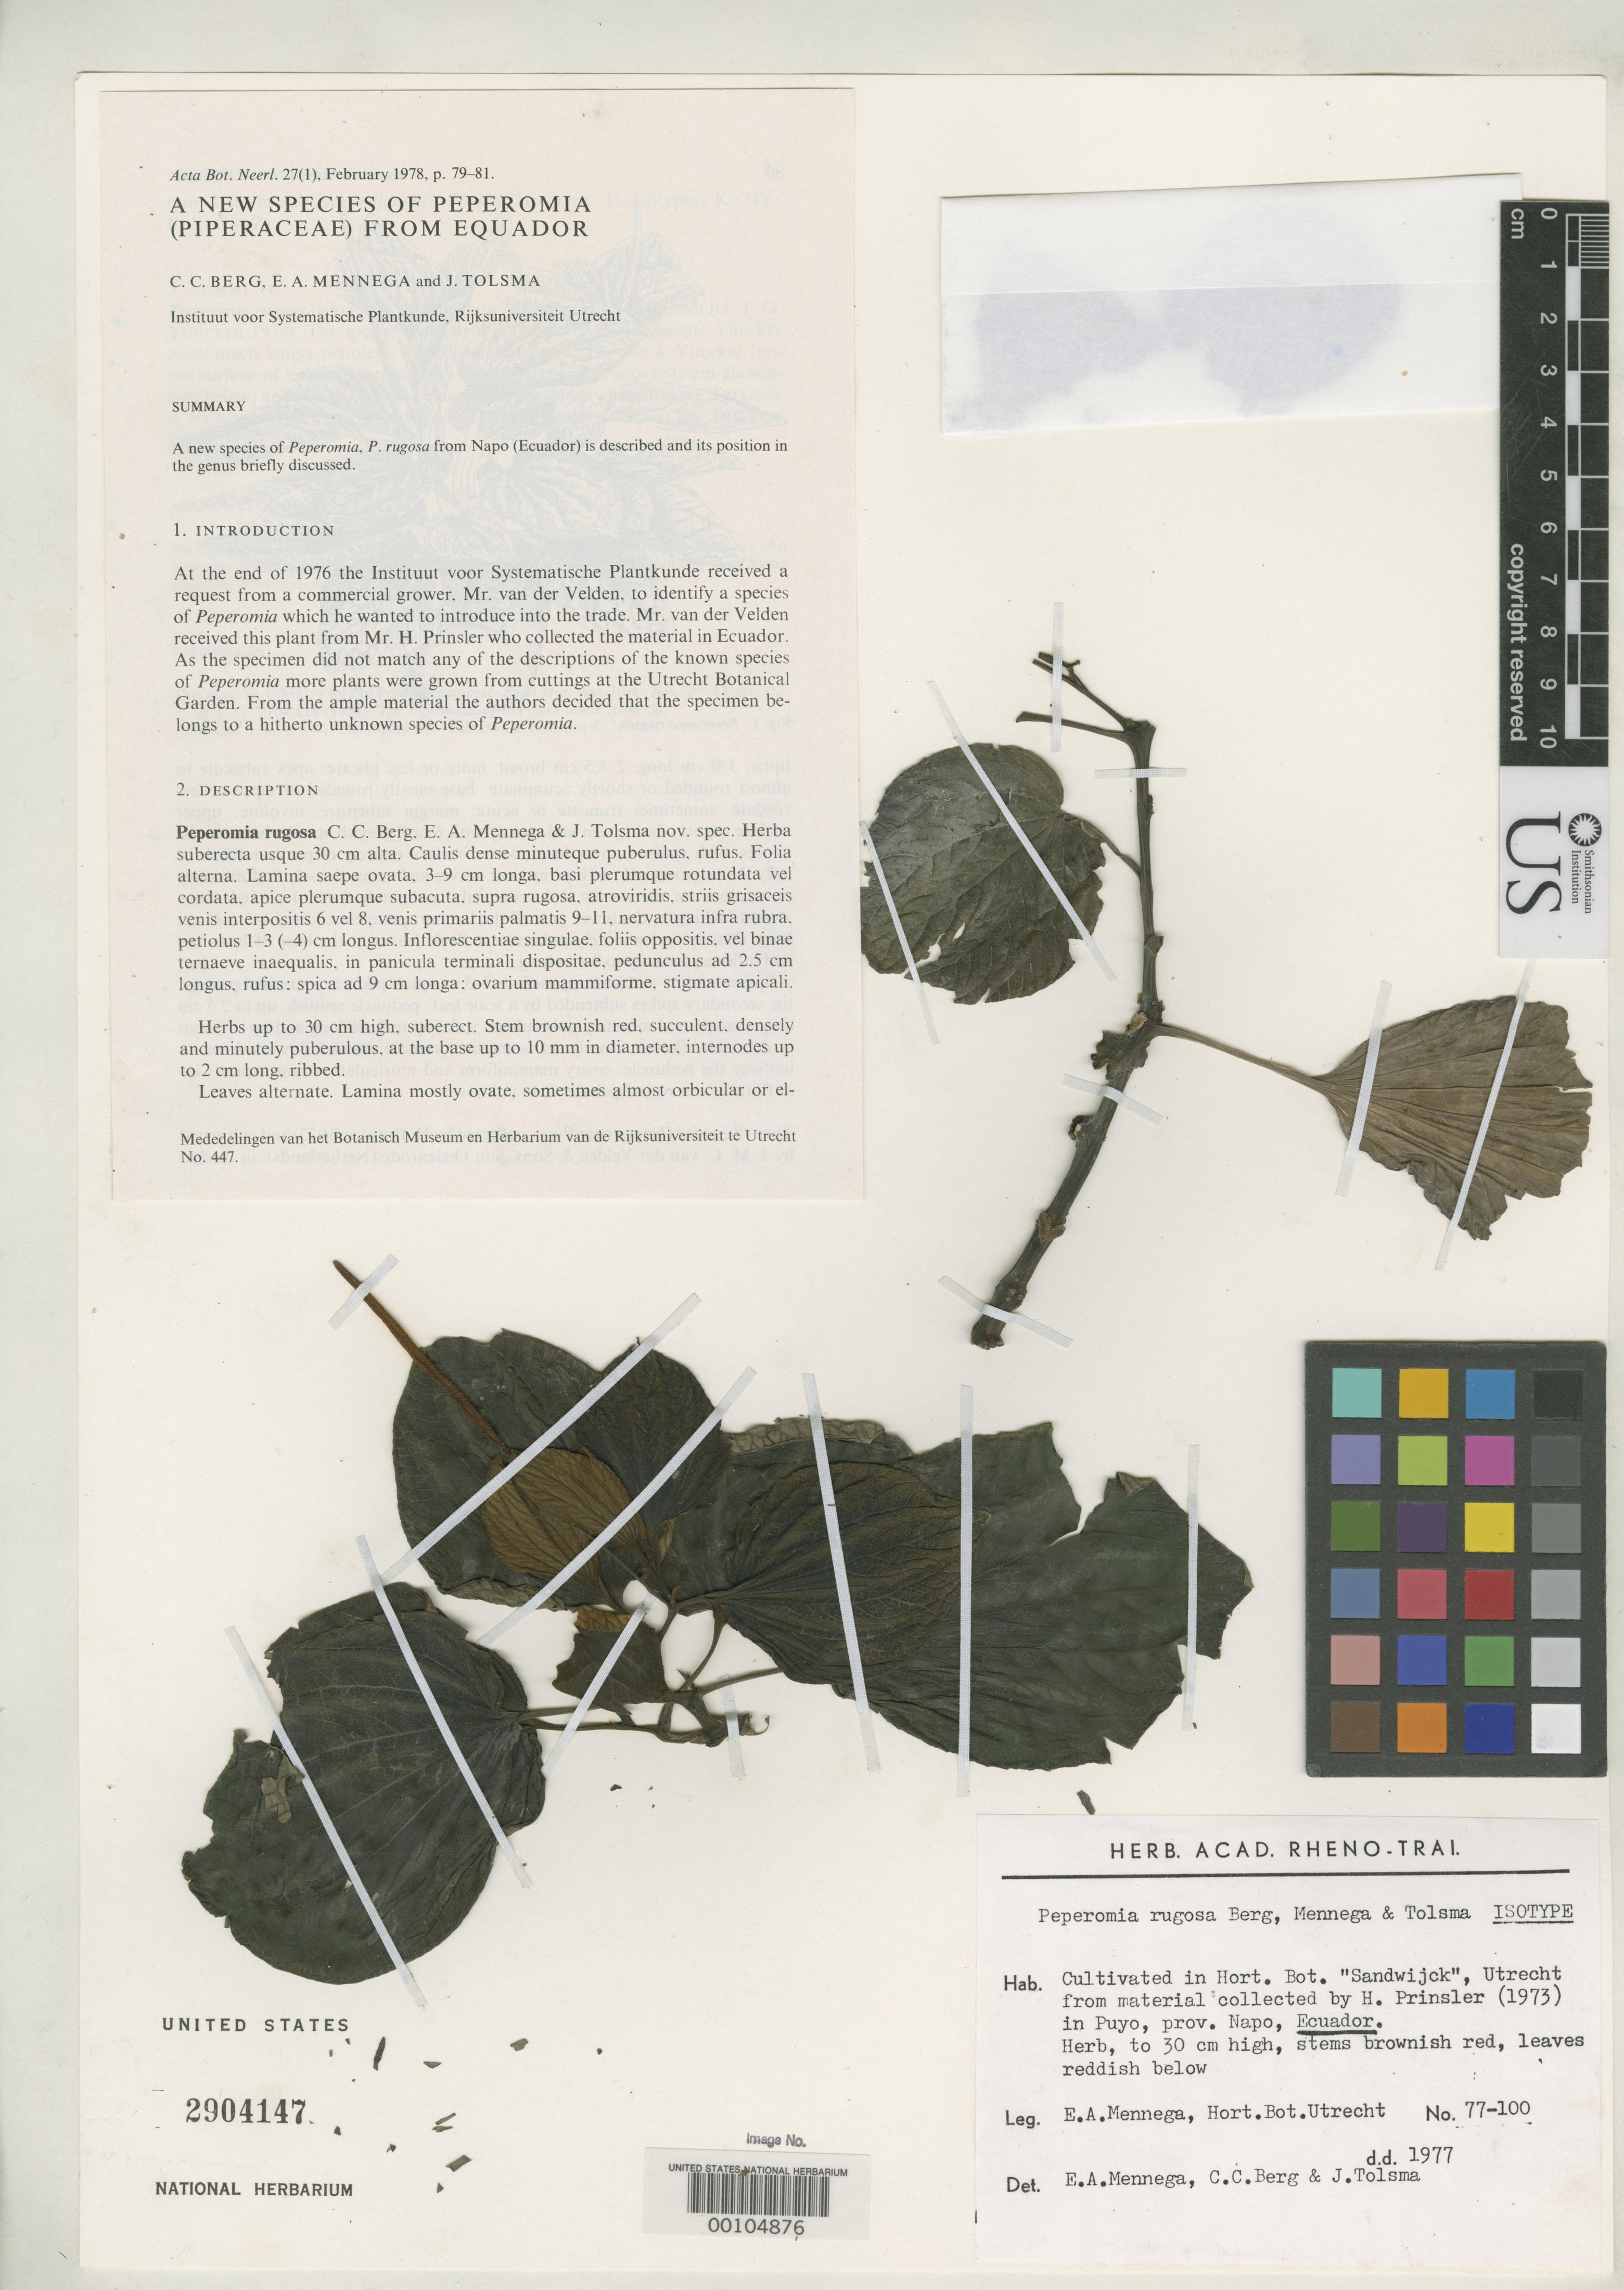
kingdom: Plantae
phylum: Tracheophyta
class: Magnoliopsida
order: Piperales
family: Piperaceae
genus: Peperomia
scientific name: Peperomia rugosa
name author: C.C. Berg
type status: Isotype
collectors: H. Prinsler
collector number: Herb. Utrecht 77-100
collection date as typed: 1973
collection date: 1973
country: Ecuador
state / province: Pastaza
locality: Near Puyo.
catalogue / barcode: US 2904147